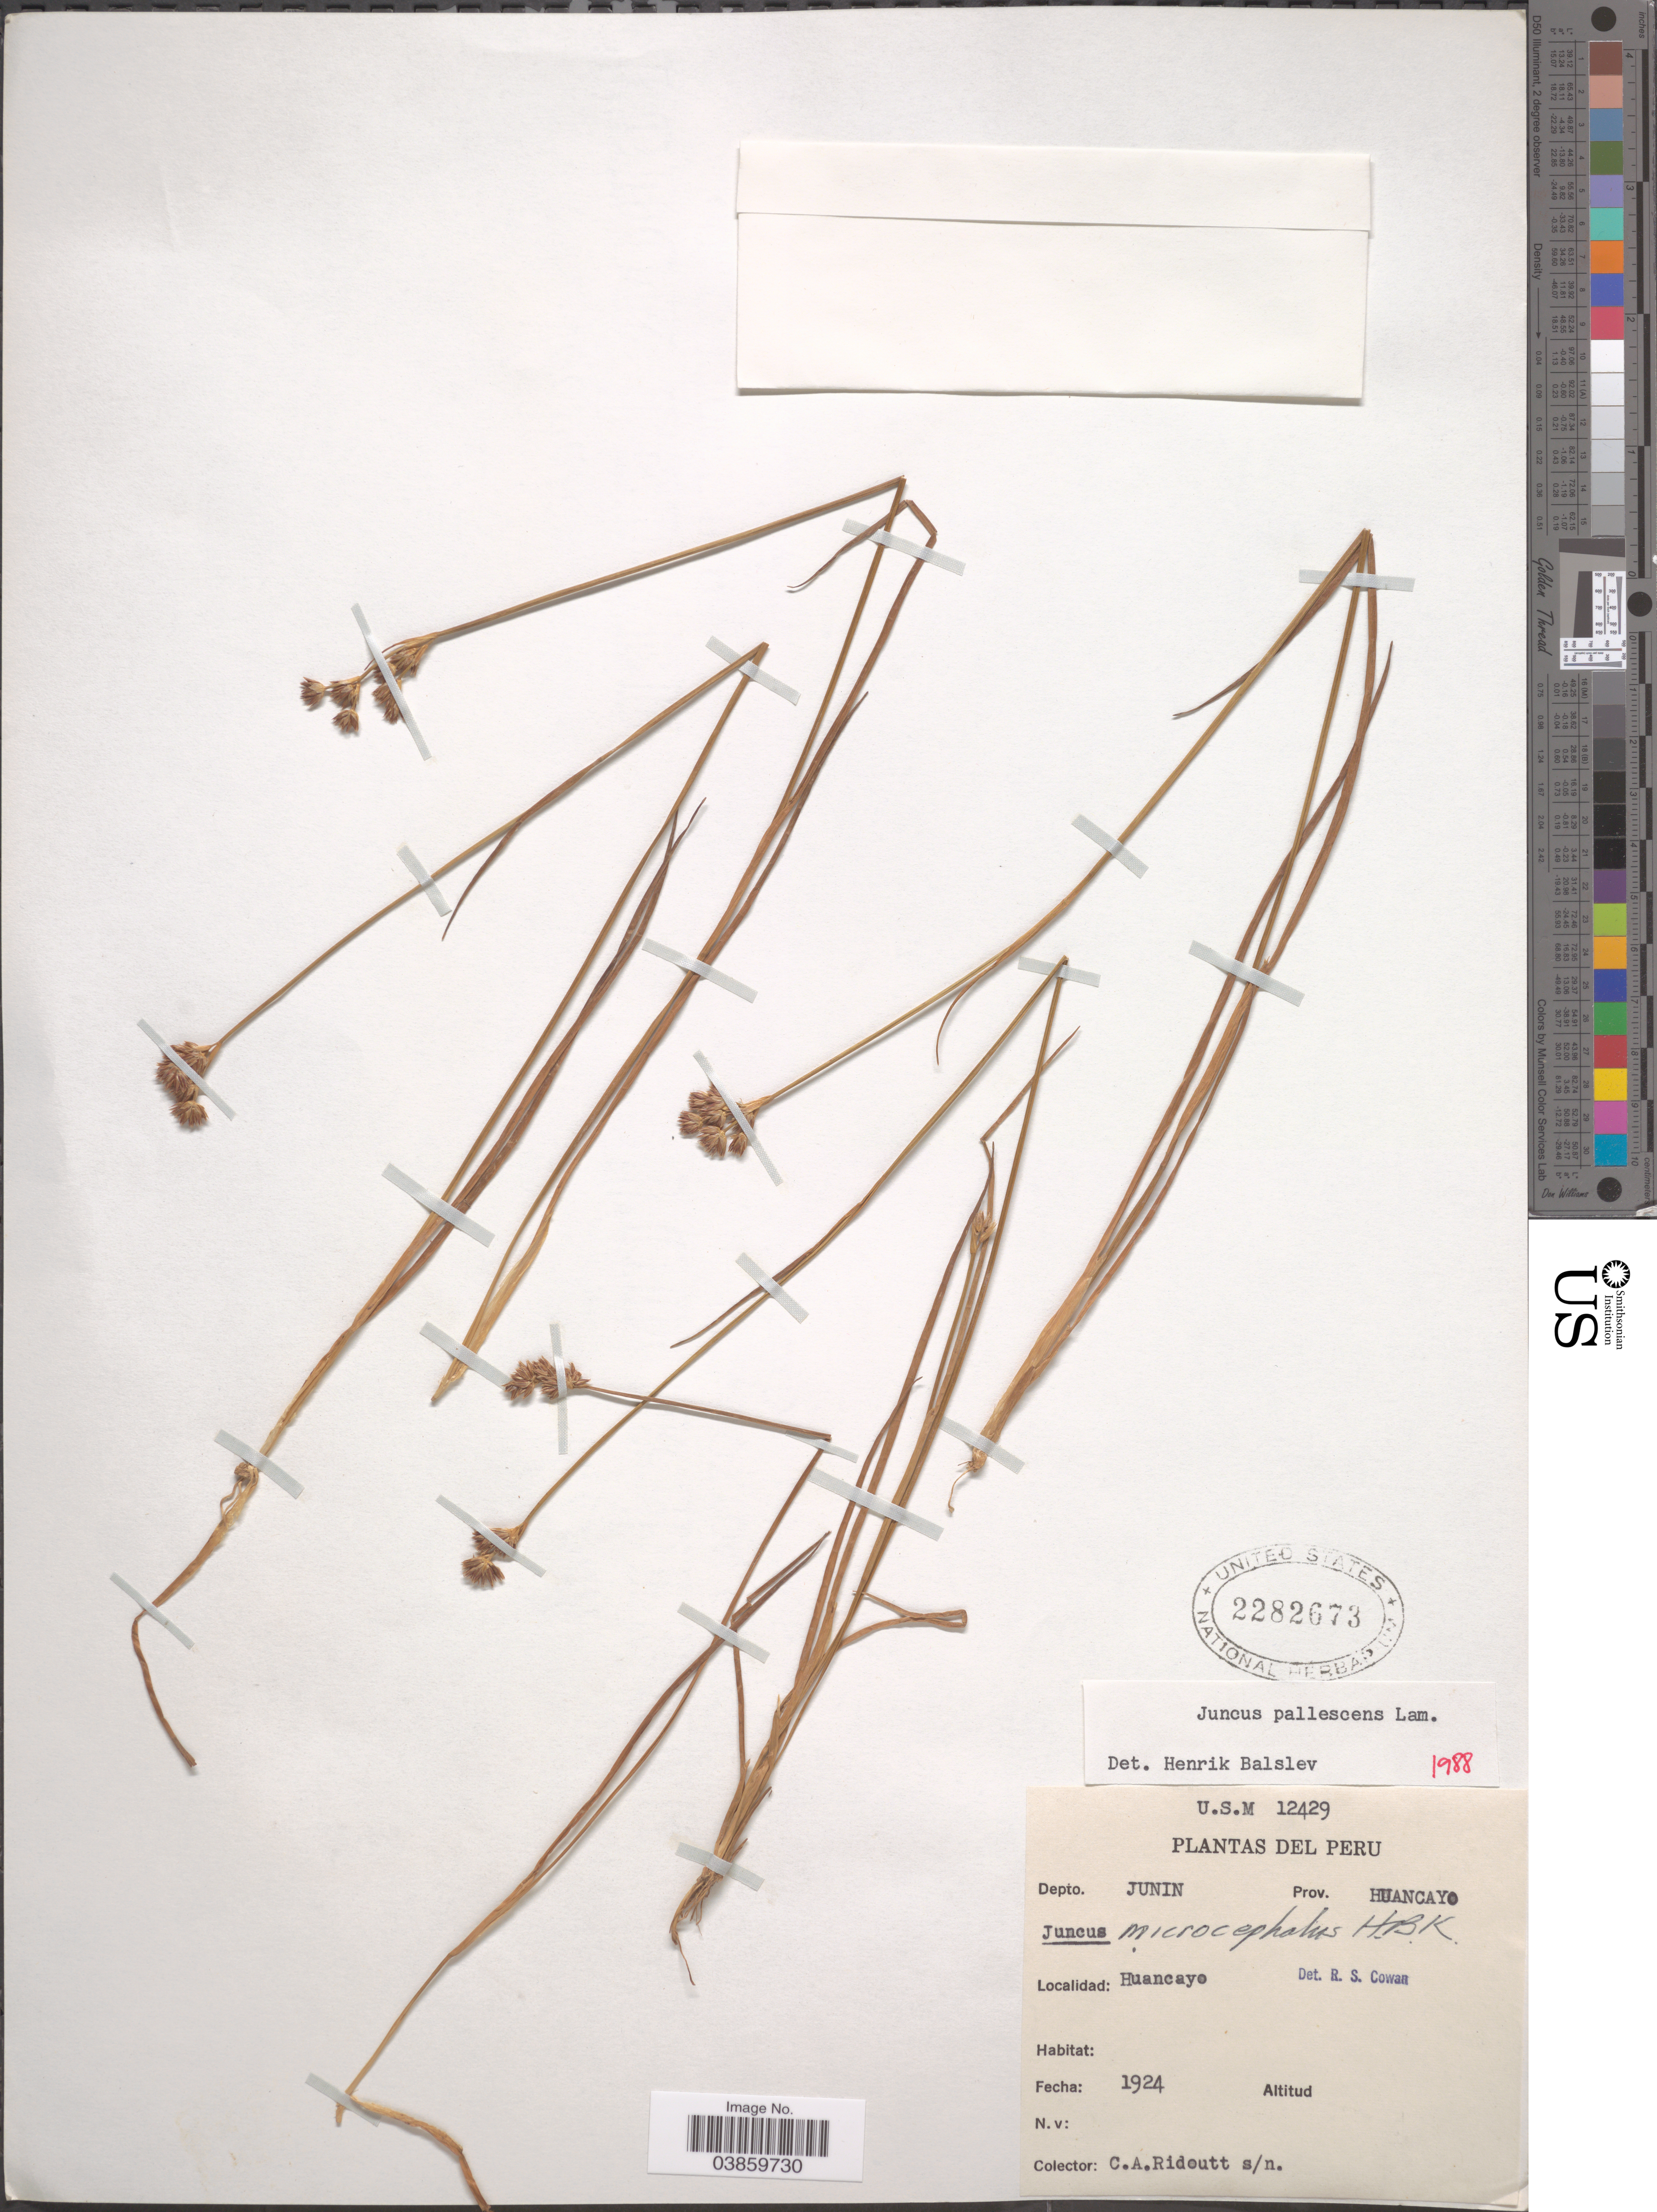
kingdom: Plantae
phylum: Tracheophyta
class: Liliopsida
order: Poales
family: Juncaceae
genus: Juncus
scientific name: Juncus pallescens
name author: Lam.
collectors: C. Ridoutt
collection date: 1924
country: Peru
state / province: Junín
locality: Depto. Junin Prov. Huancayo. Huancayo.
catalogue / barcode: US 2282673